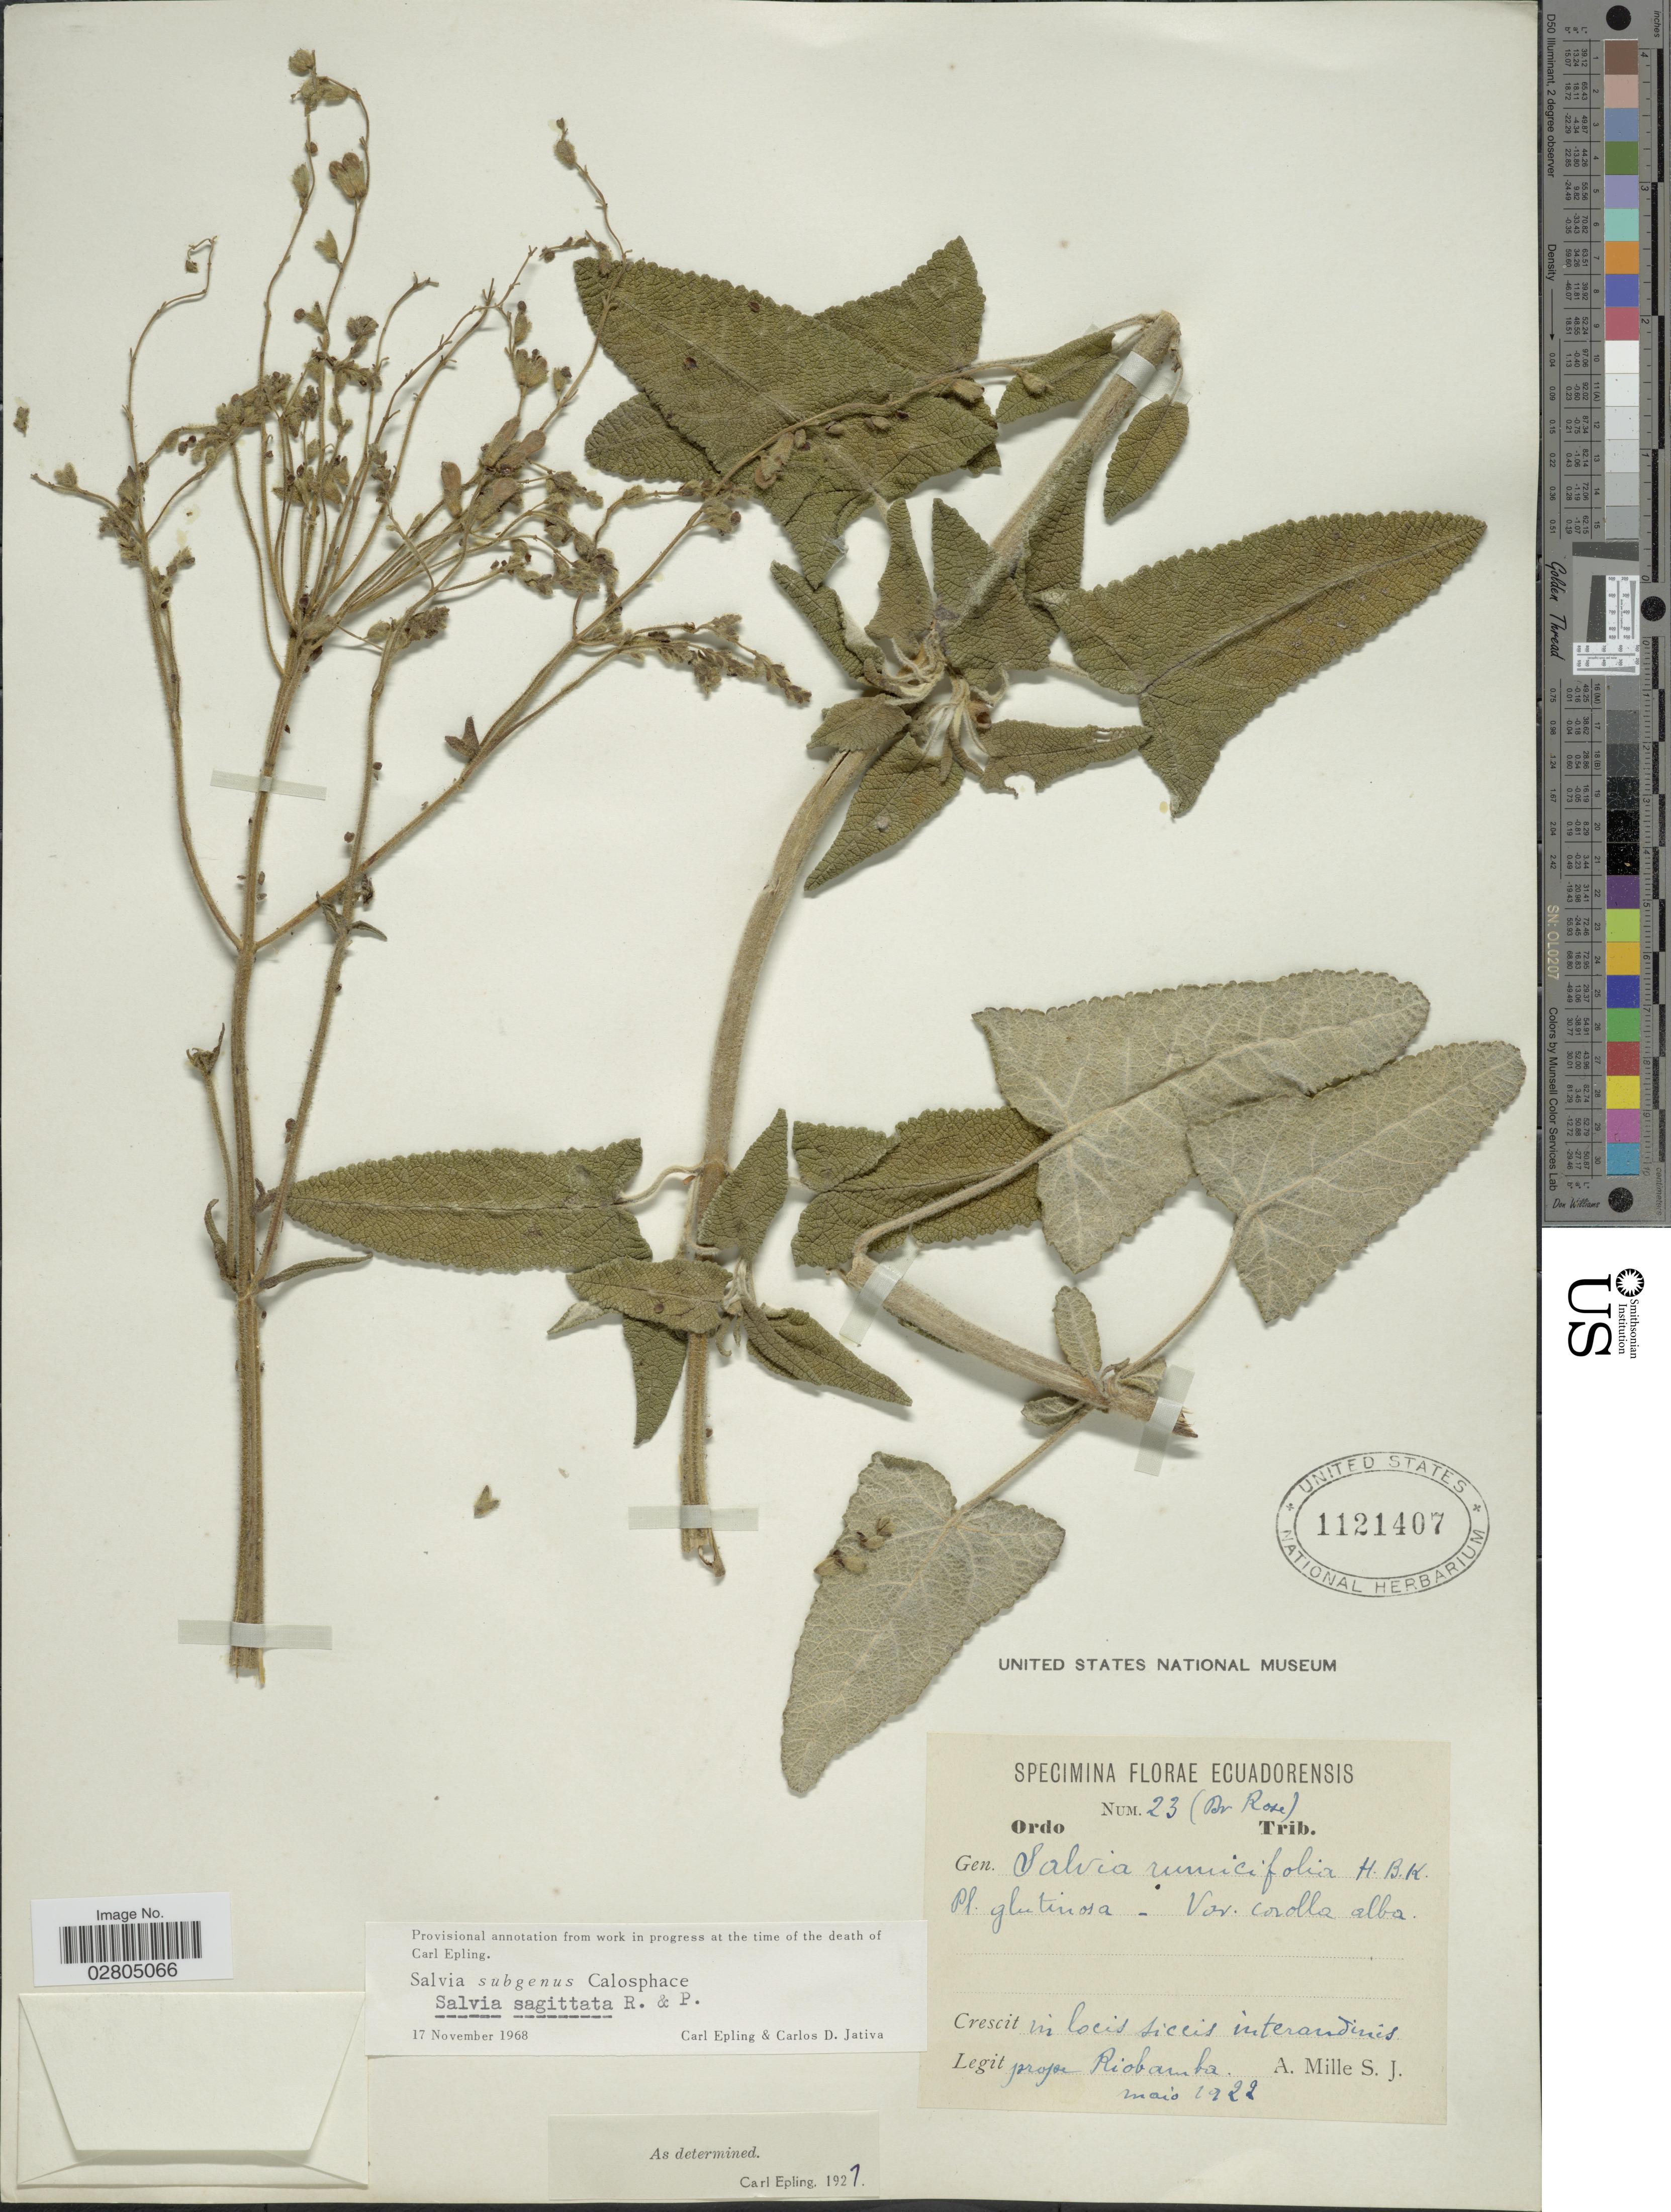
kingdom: Plantae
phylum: Tracheophyta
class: Magnoliopsida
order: Lamiales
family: Lamiaceae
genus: Salvia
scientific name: Salvia sagittata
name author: Ruiz & Pav.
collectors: A. Mille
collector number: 23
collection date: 1922-05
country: Ecuador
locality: Prope Riobamba.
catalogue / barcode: US 1121407